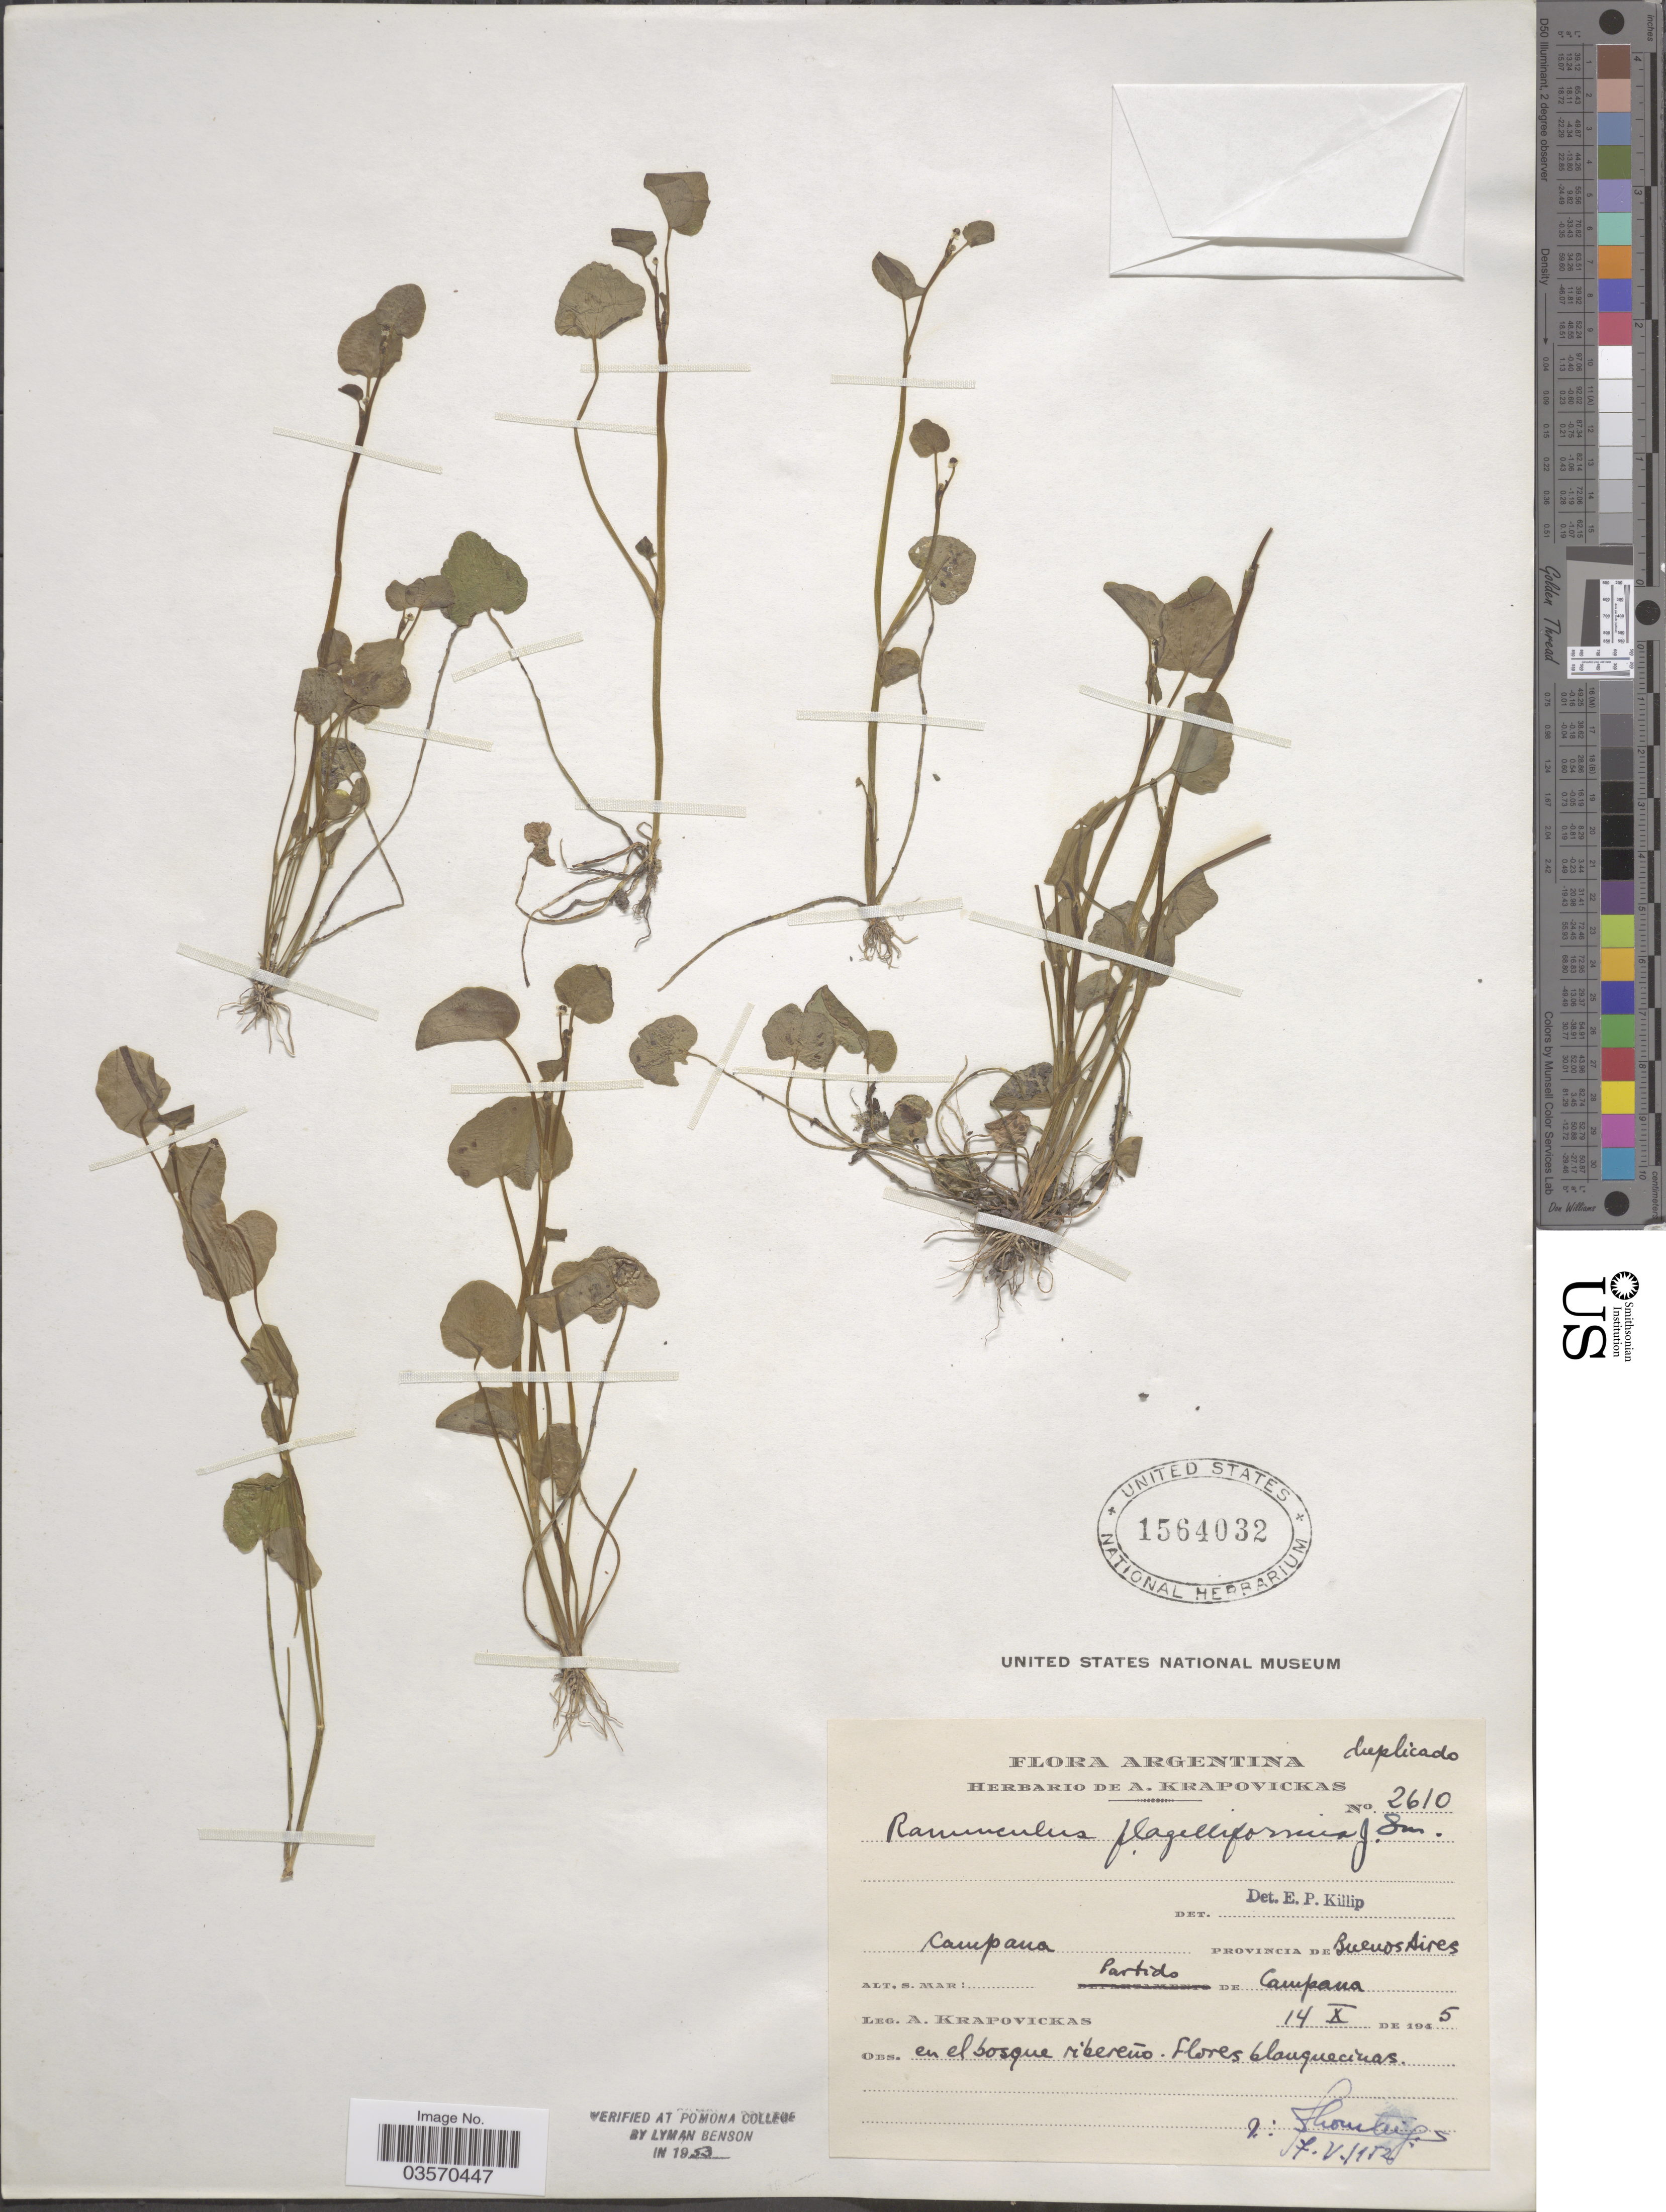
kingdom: Plantae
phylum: Tracheophyta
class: Magnoliopsida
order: Ranunculales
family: Ranunculaceae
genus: Ranunculus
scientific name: Ranunculus flagelliformis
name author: Sm.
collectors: A. Krapovickas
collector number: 2610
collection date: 1945-10-14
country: Argentina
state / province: Buenos Aires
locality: Campana. Partido de Campana.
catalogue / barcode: US 1564032